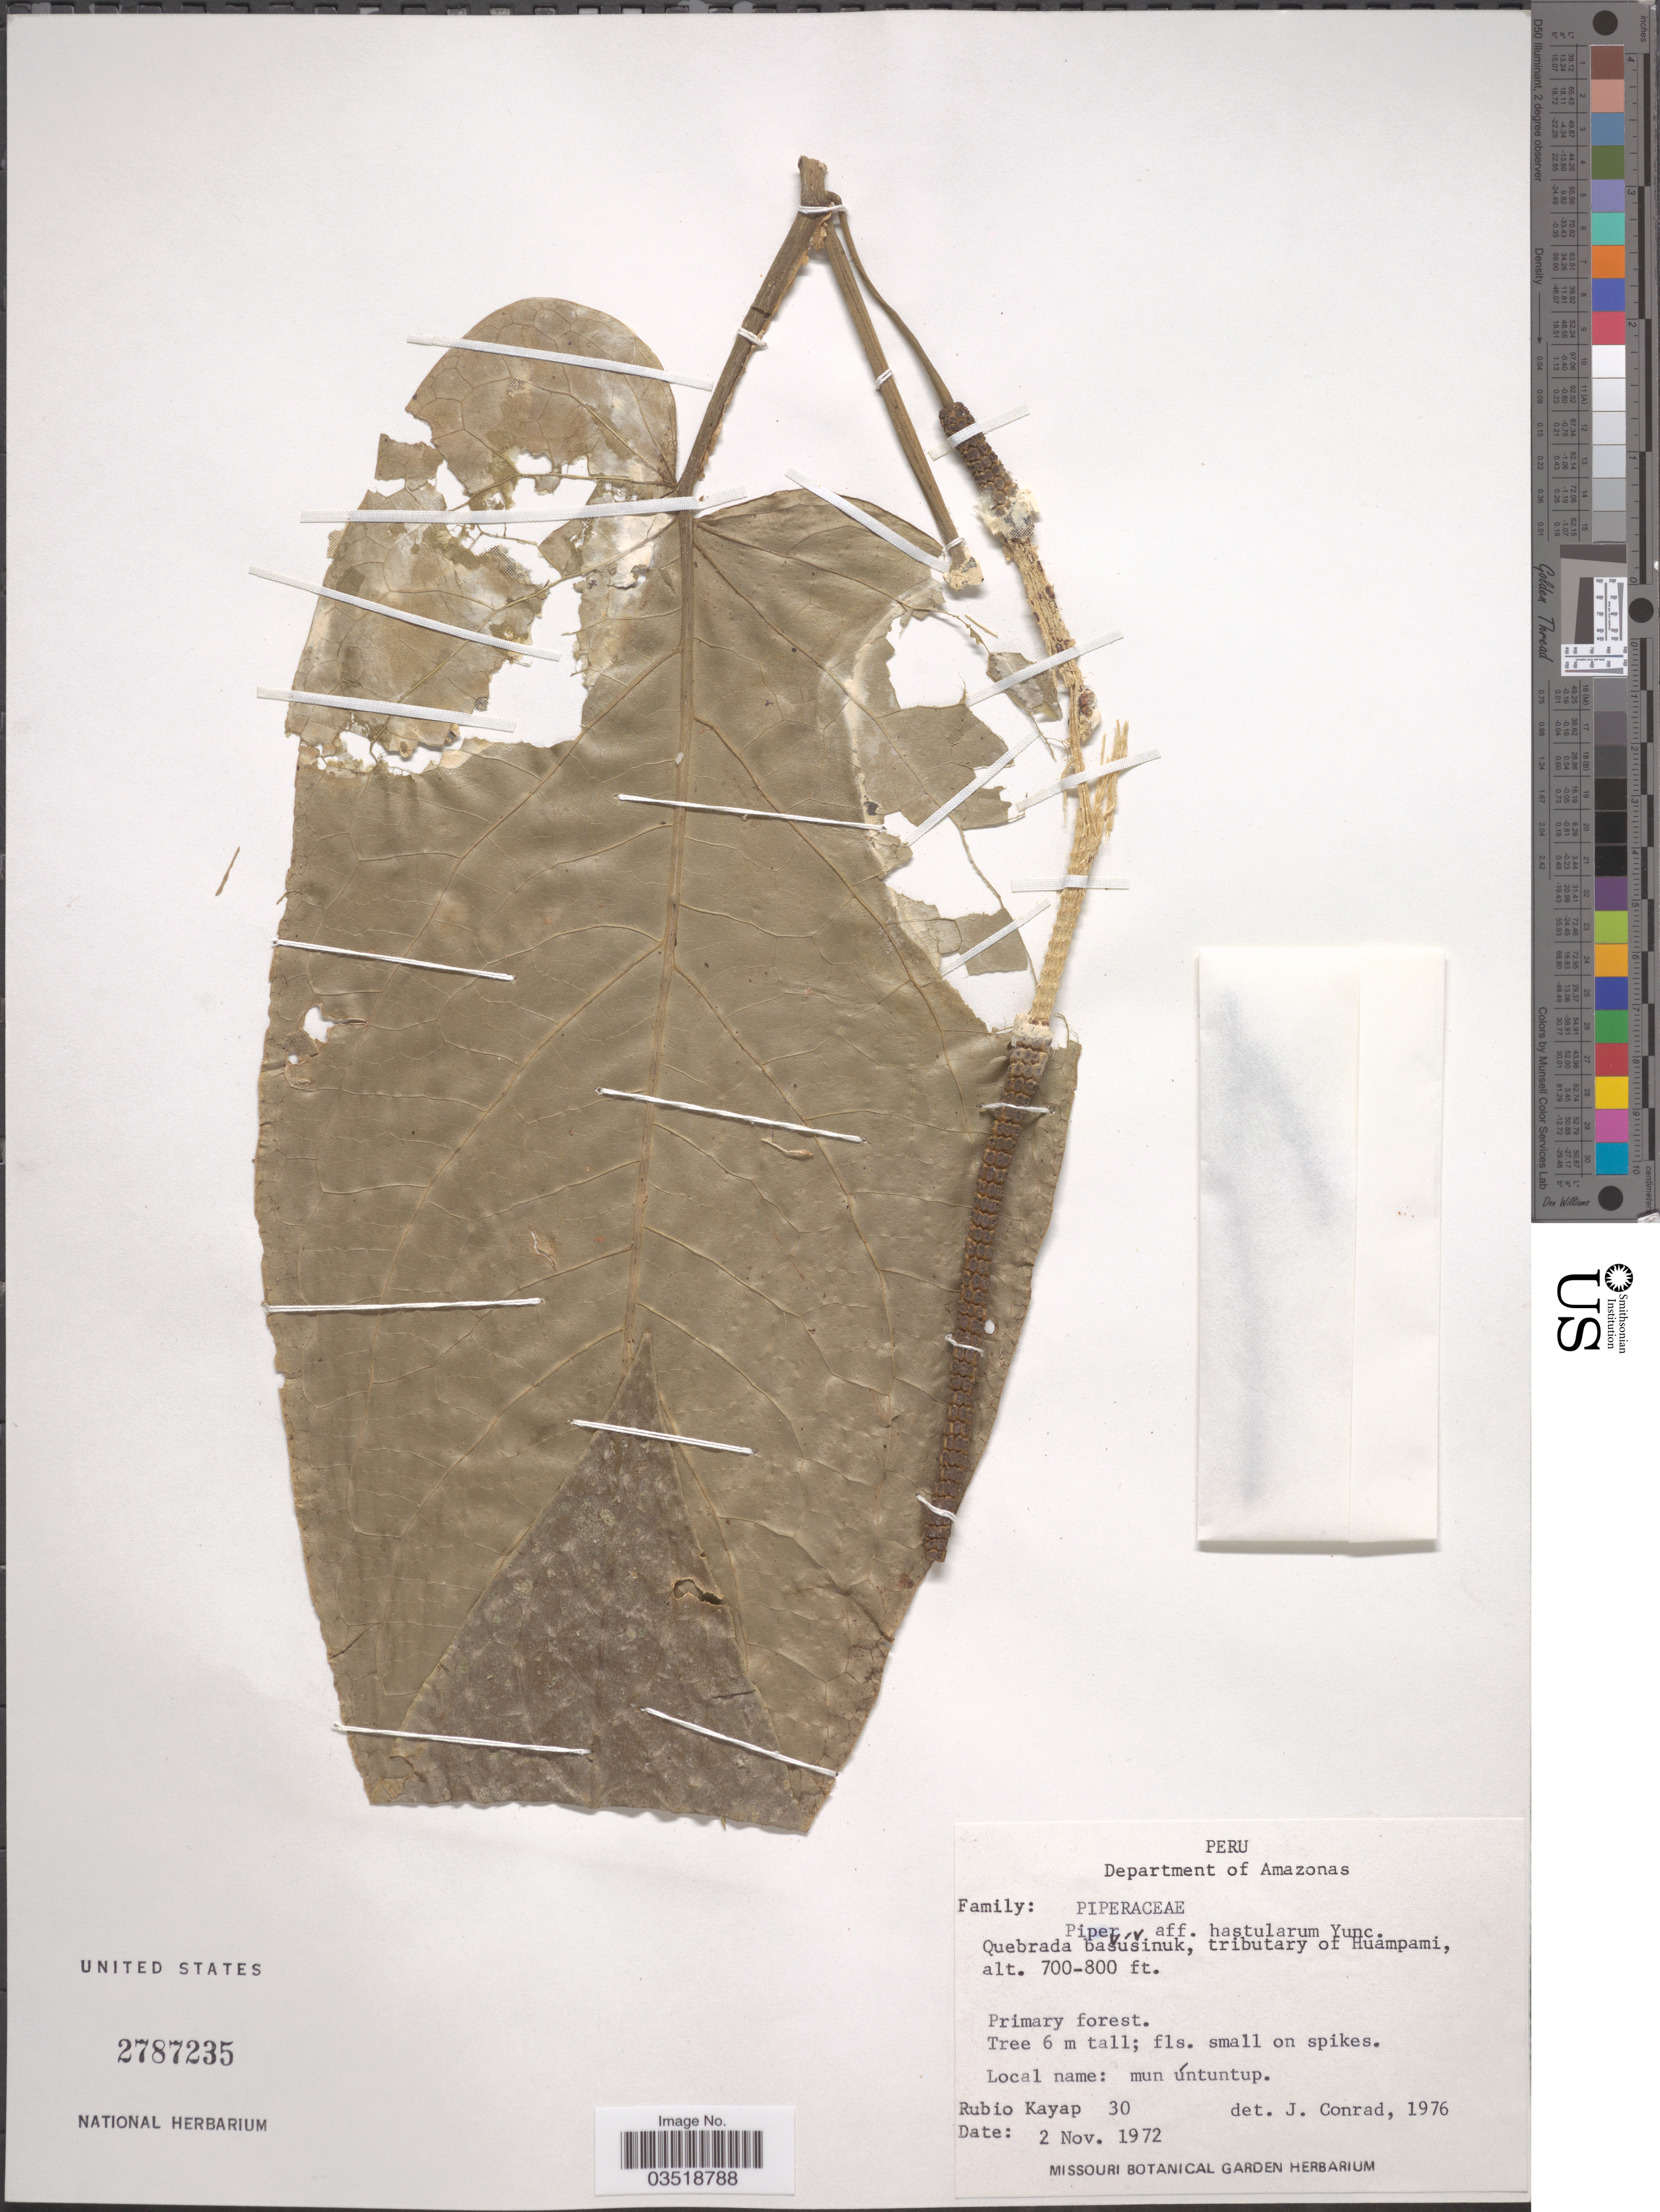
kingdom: Plantae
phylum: Tracheophyta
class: Magnoliopsida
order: Piperales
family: Piperaceae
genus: Piper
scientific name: Piper sp.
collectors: R. Kayap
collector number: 30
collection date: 1972-11-02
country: Peru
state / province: Amazonas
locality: Quebrada basusinuk, tributary of Huampami, Department of Amazonas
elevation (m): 213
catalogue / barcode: US 2787235